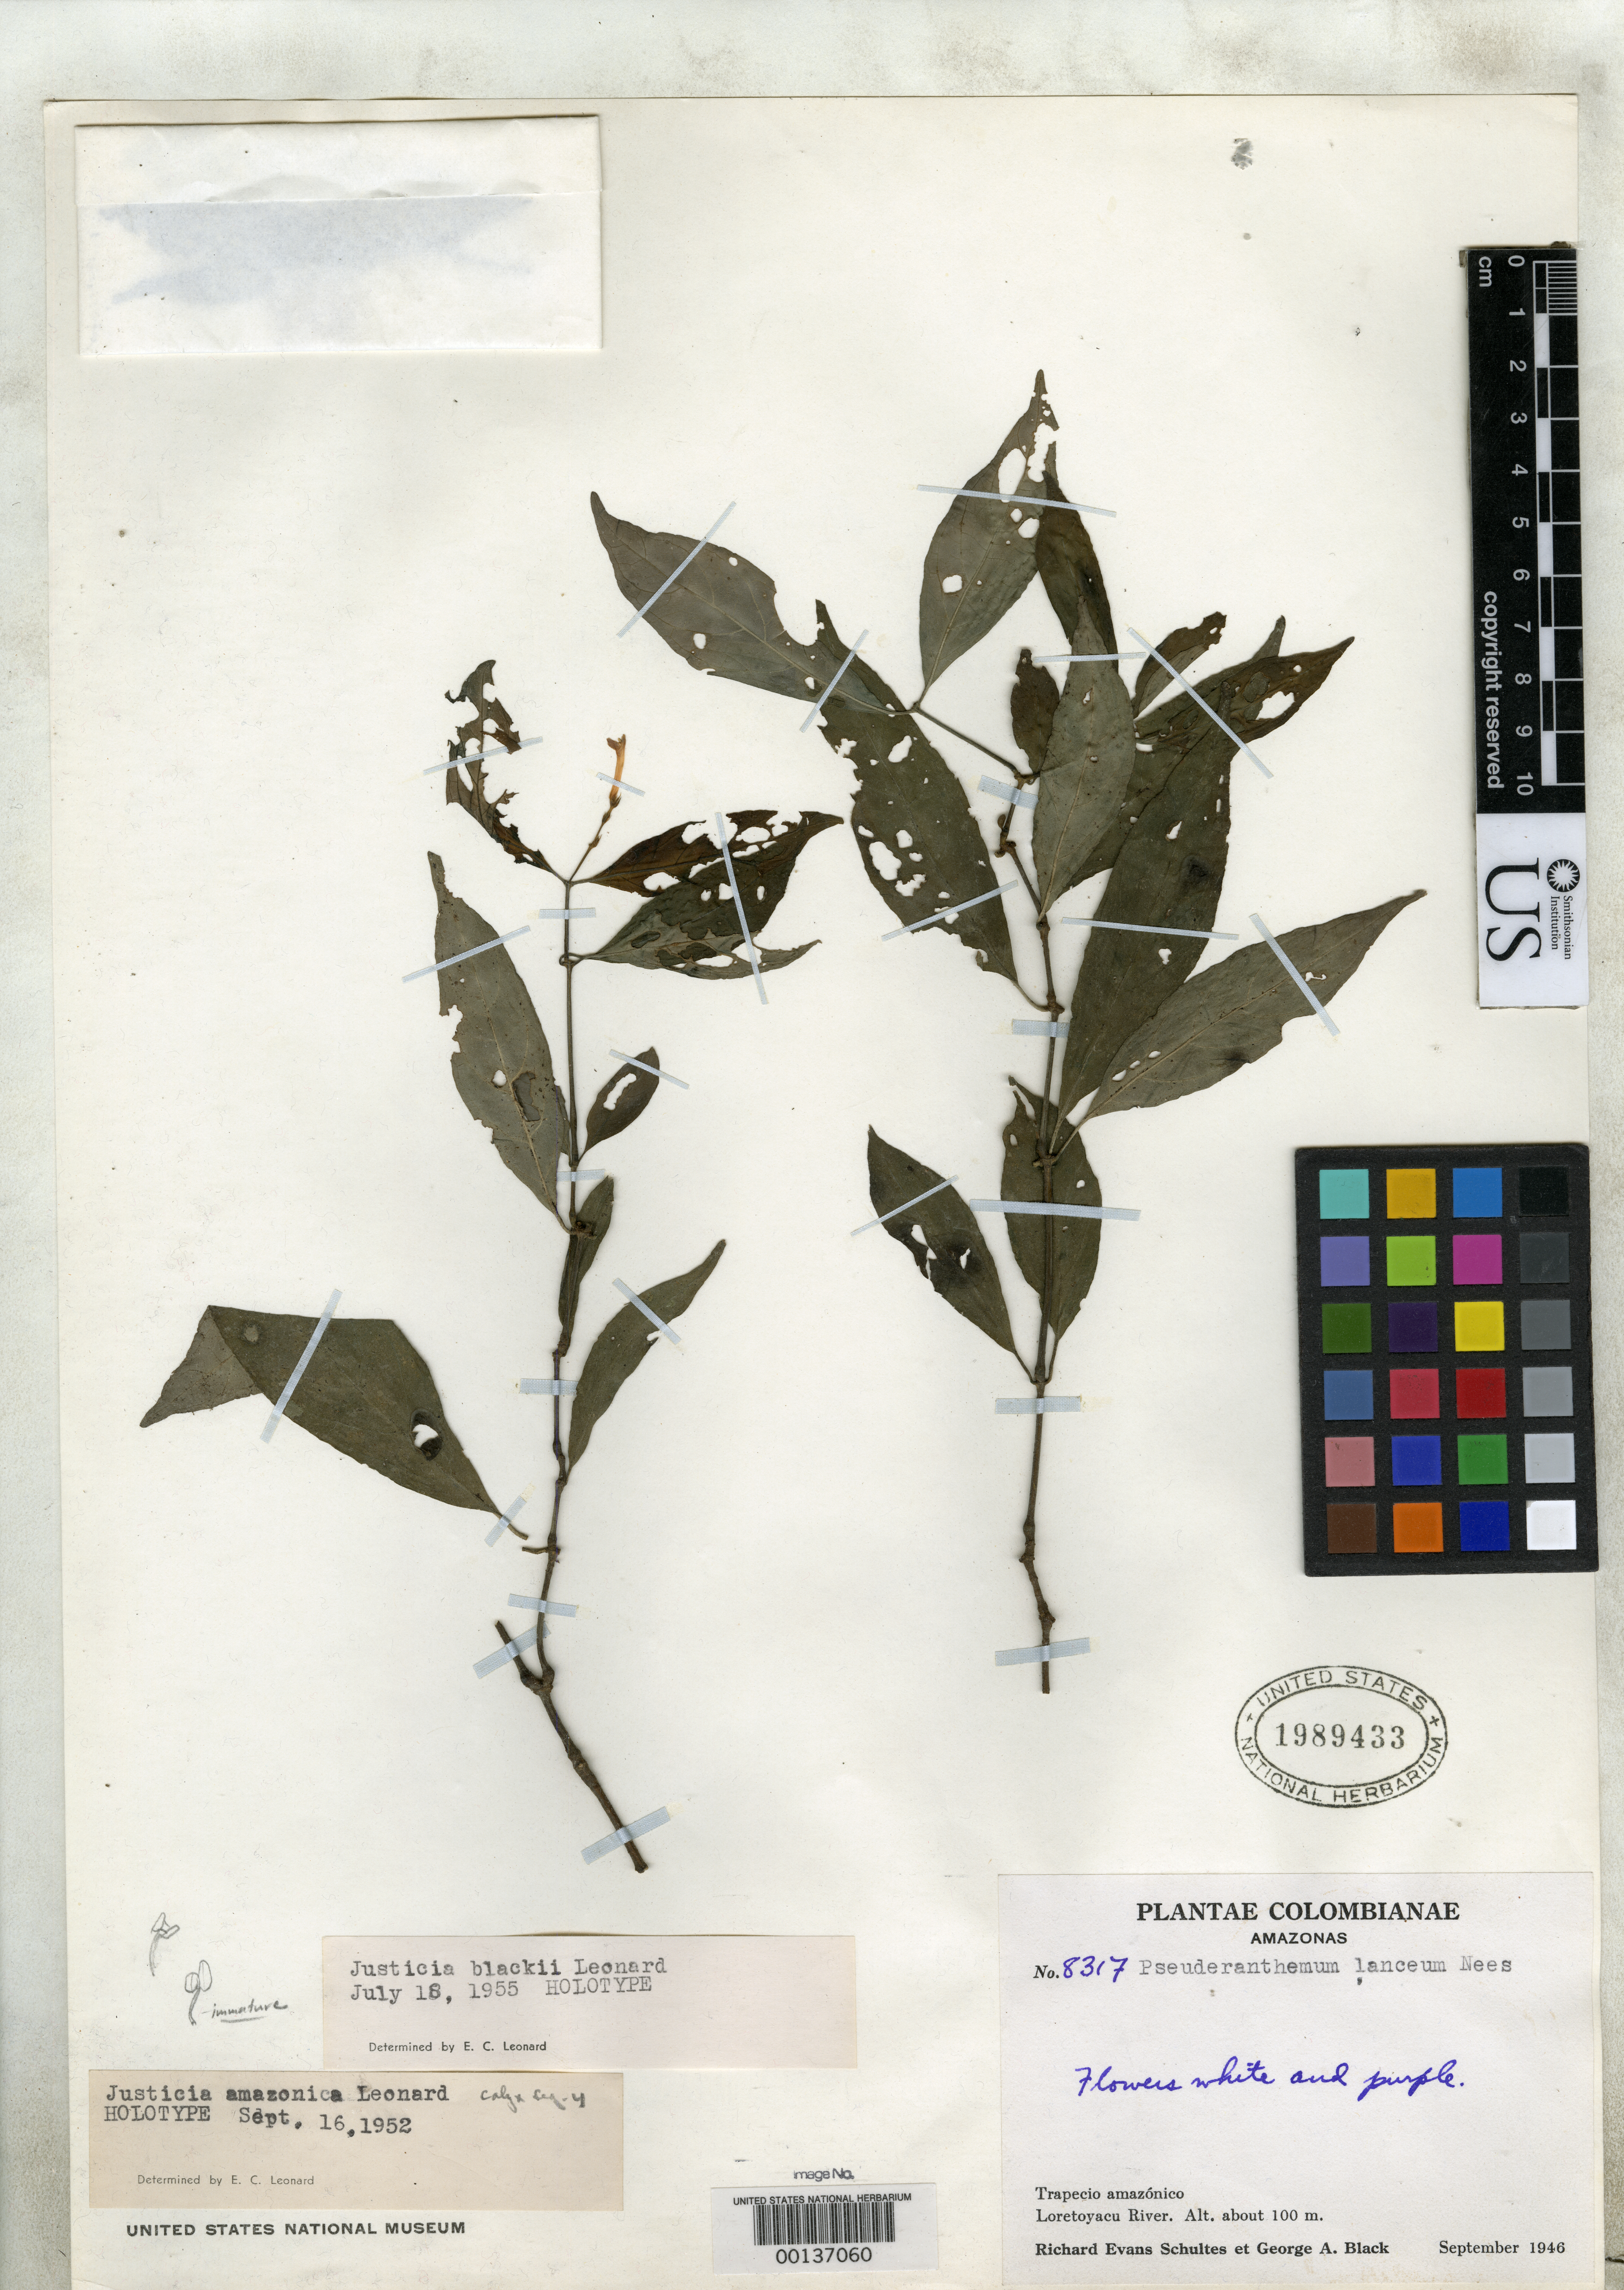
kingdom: Plantae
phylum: Tracheophyta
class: Magnoliopsida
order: Lamiales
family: Acanthaceae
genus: Justicia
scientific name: Justicia blackii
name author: Leonard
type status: Holotype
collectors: R. E. Schultes & G. A. Black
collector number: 8317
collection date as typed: Sep 1946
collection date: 1946-09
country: Colombia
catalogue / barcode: US 1989433